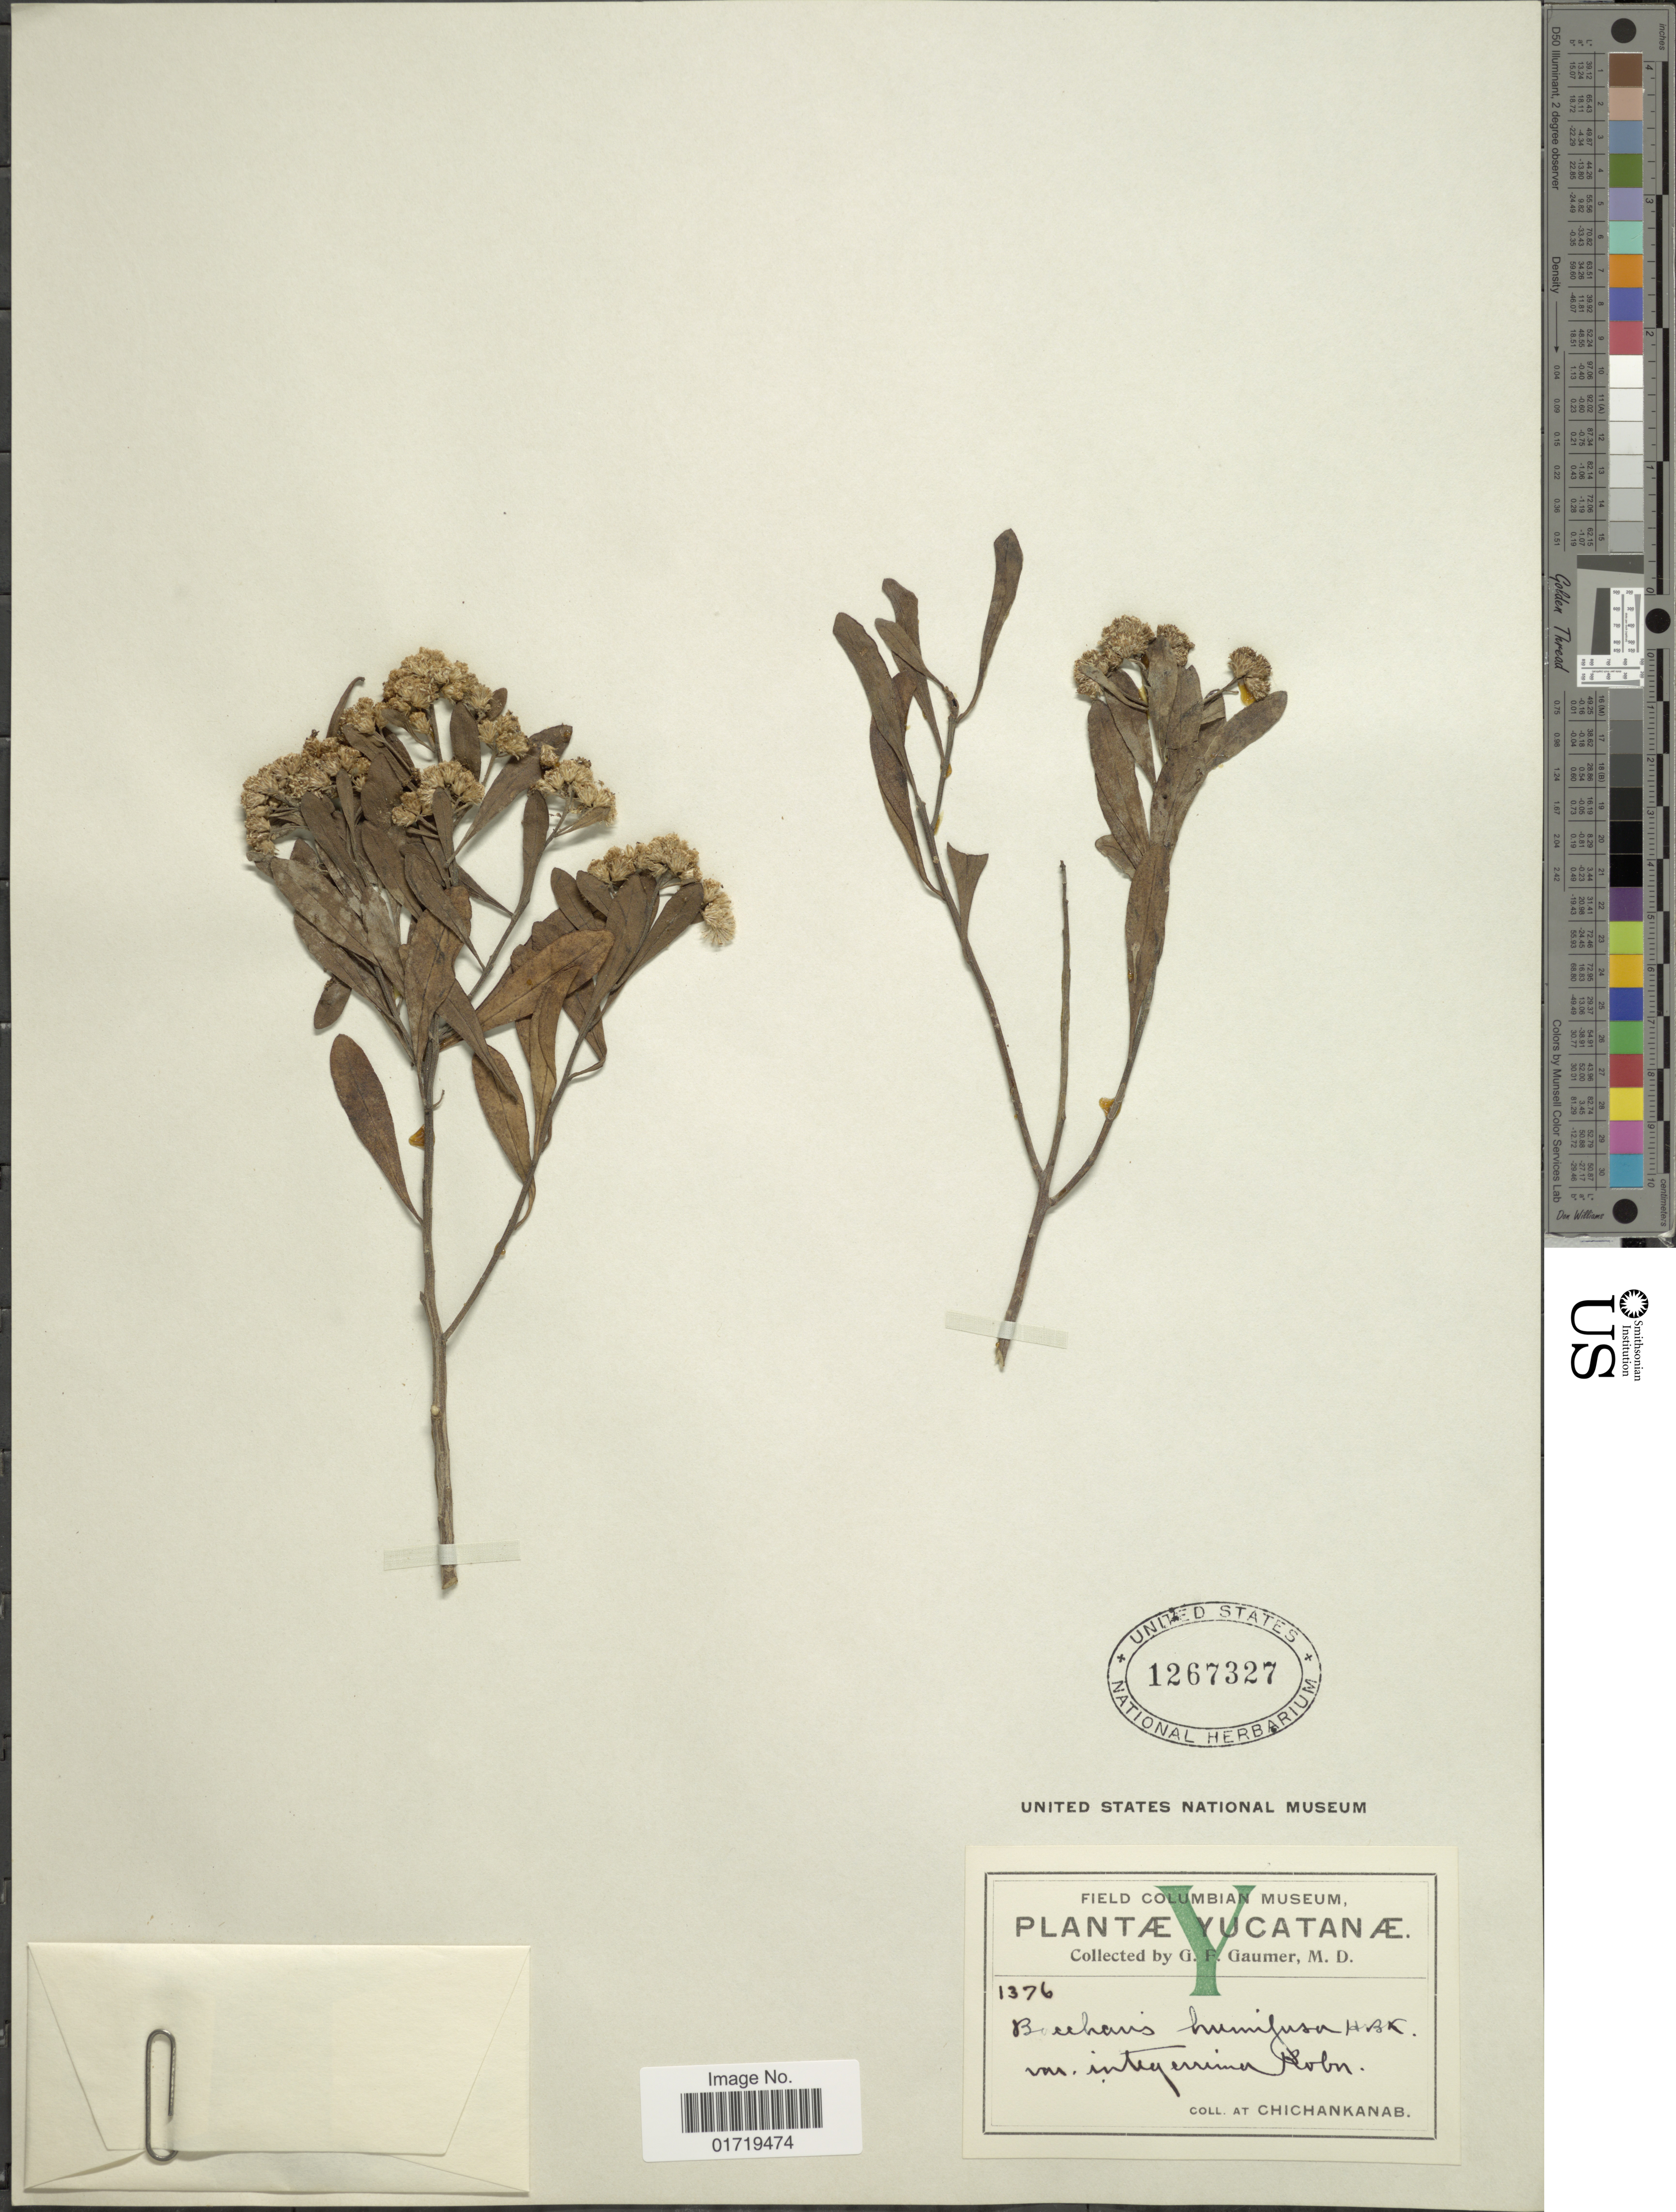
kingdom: Plantae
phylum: Tracheophyta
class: Magnoliopsida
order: Asterales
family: Asteraceae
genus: Baccharis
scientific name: Baccharis dioica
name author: Vahl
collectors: G. F. Gaumer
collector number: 1376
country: Mexico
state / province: Yucatán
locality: At Chichankanab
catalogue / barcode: US 1267327